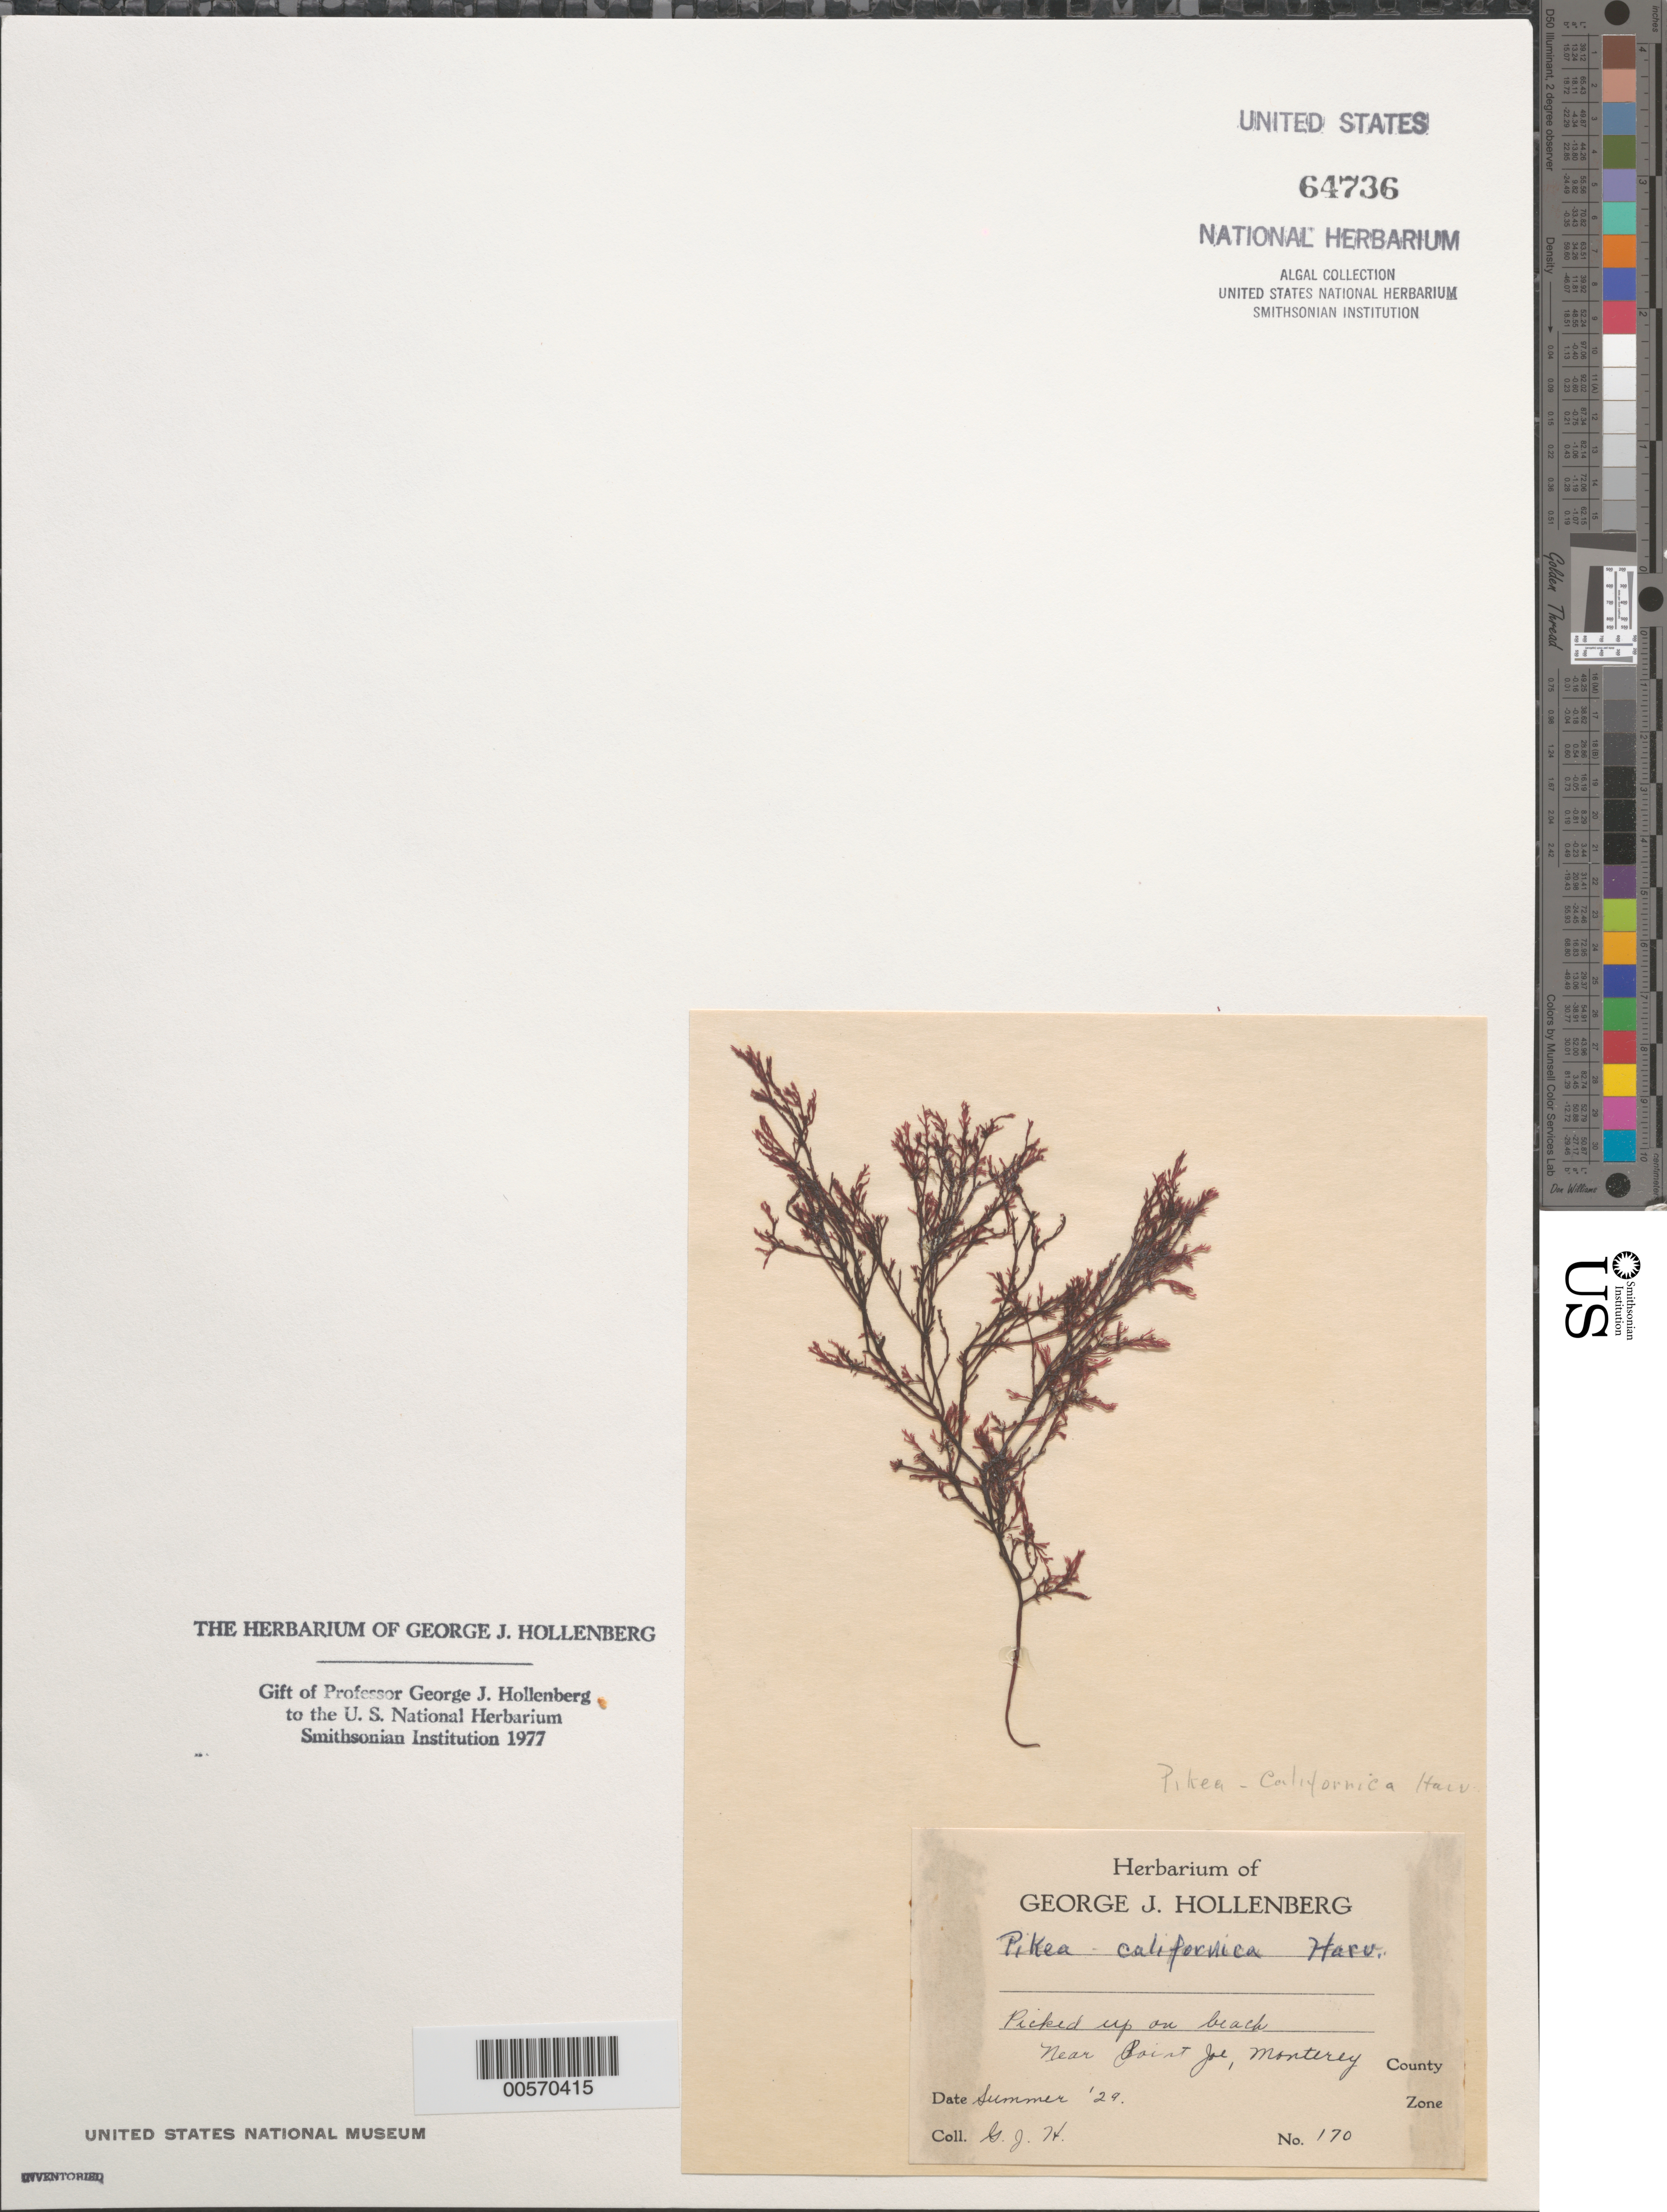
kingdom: Plantae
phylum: Rhodophyta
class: Florideophyceae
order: Gigartinales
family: Dumontiaceae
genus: Pikea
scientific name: Pikea californica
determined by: Hollenberg, George J.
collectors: G. Hollenberg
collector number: Gjh 170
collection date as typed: Sum 1929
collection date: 1929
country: United States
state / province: California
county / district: Monterey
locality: Near Point Joe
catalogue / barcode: US 64736